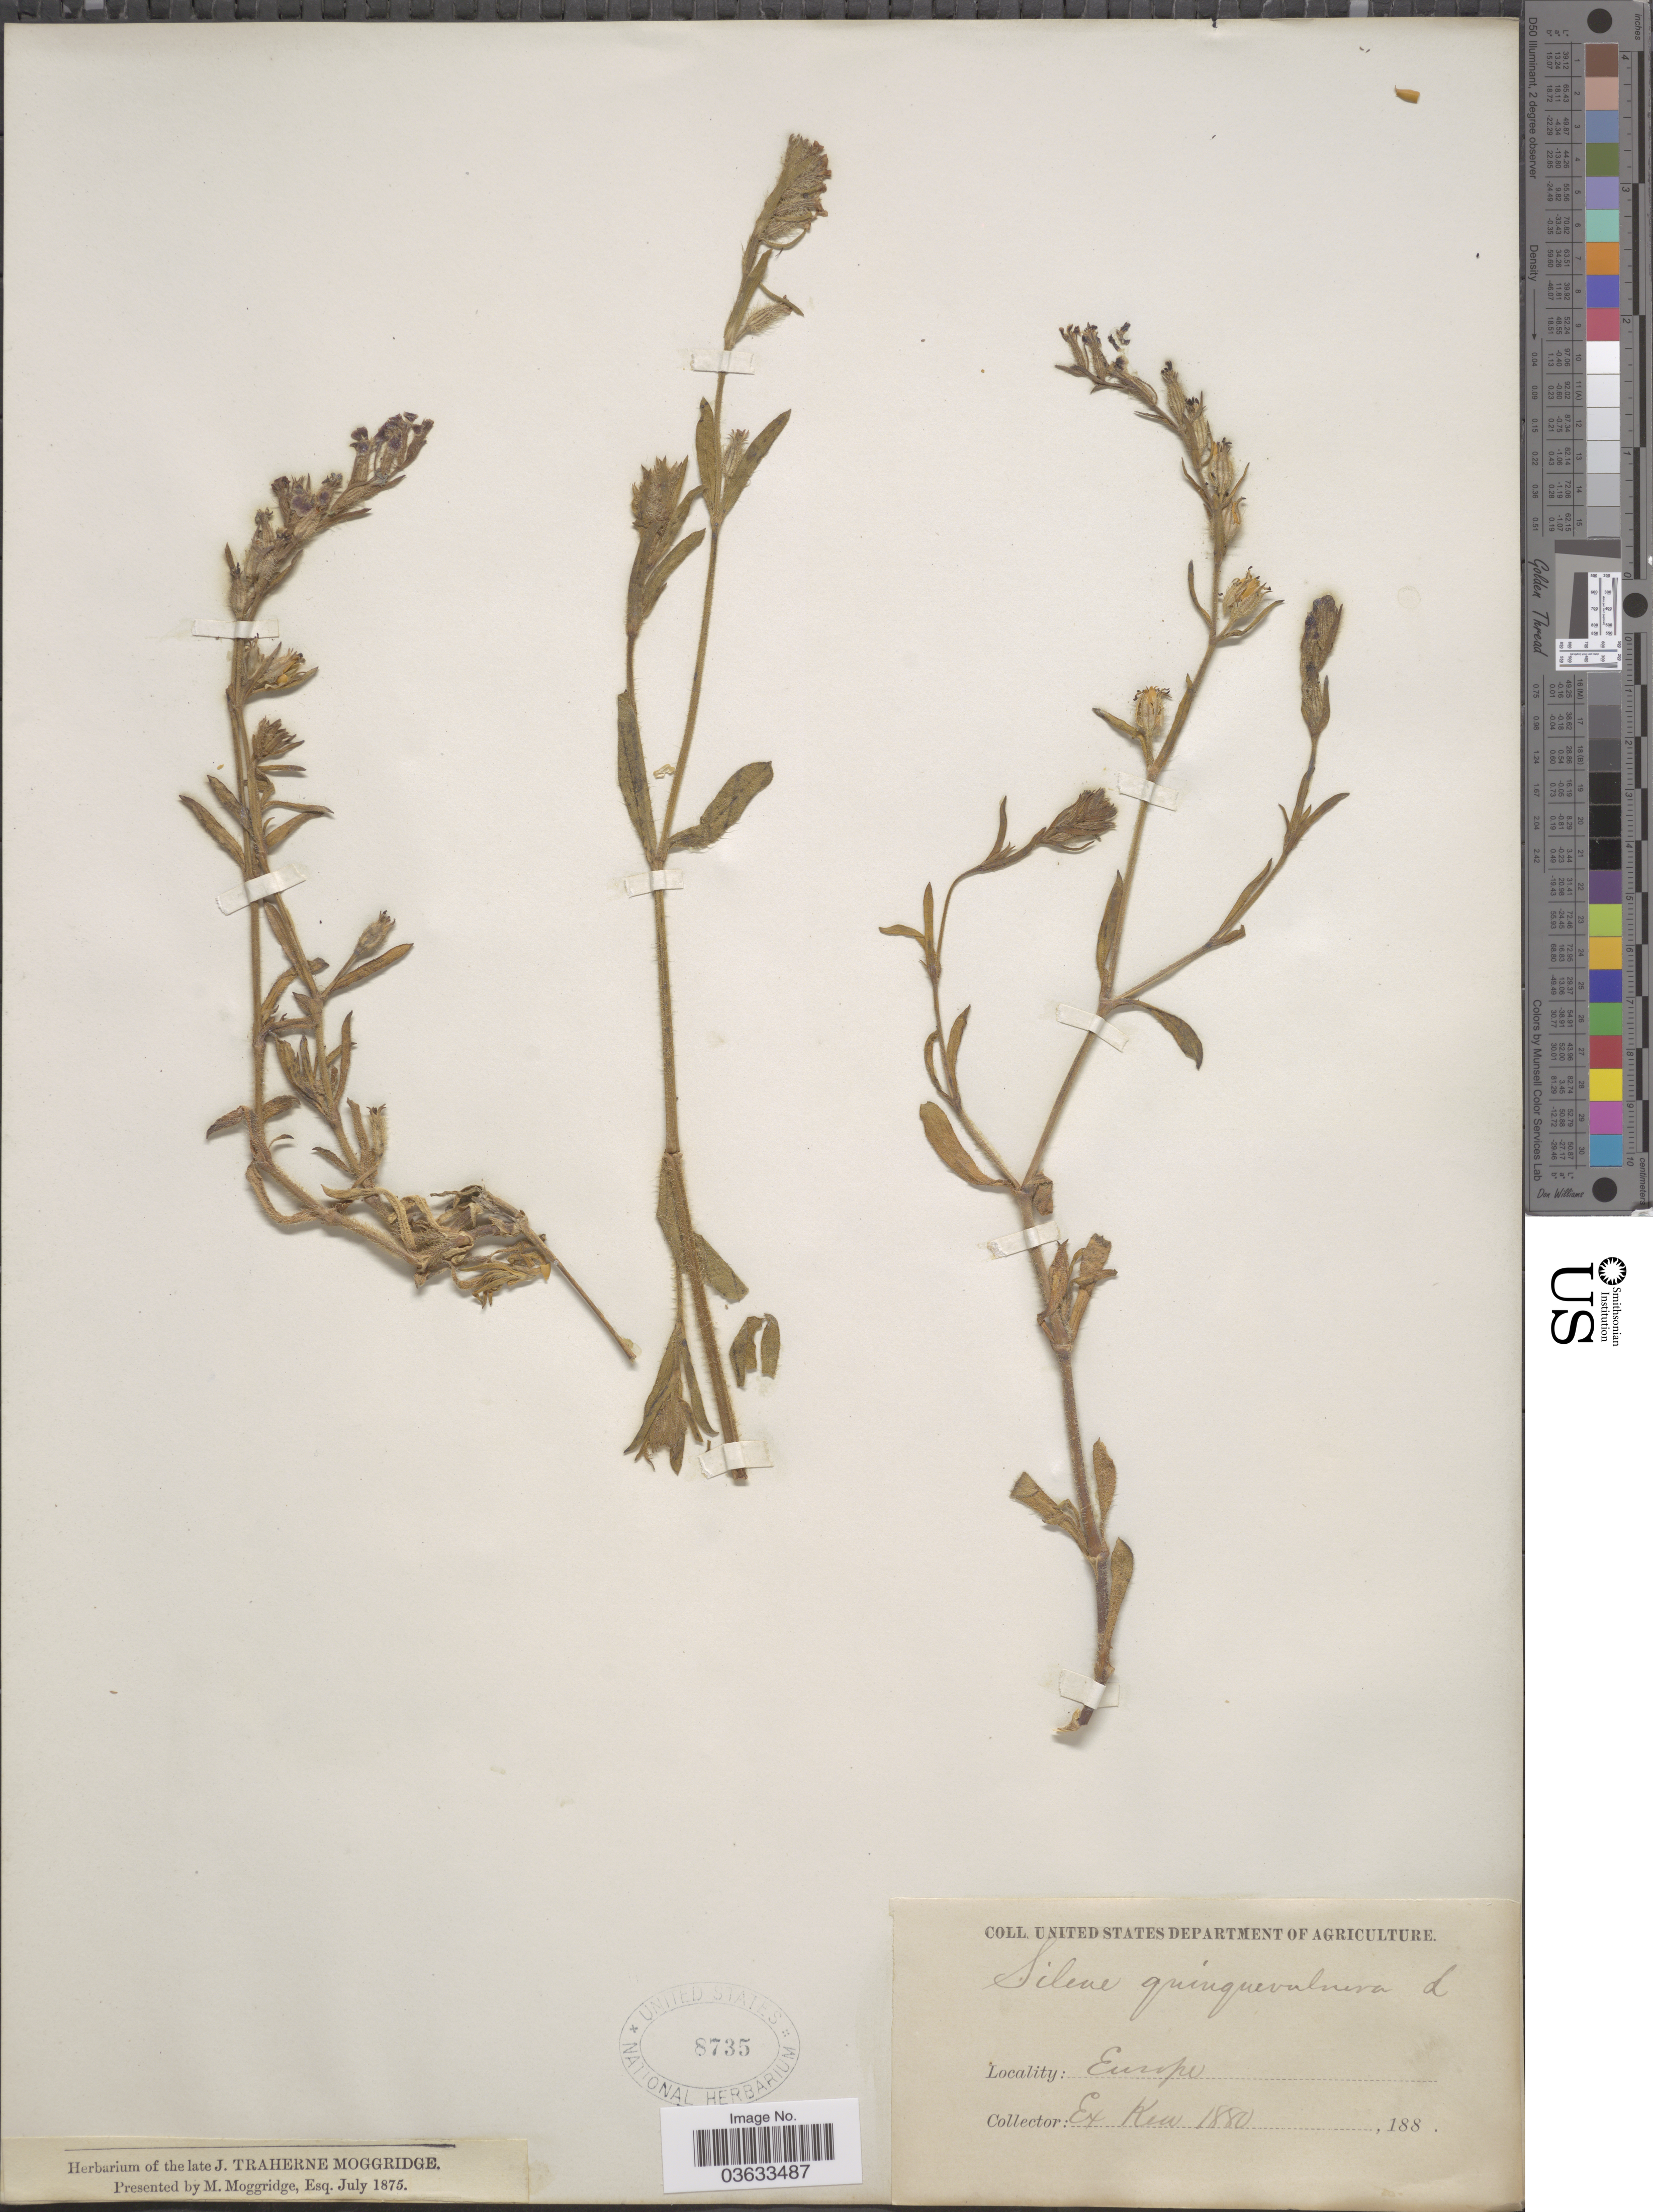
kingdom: Plantae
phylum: Tracheophyta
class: Magnoliopsida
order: Caryophyllales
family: Caryophyllaceae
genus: Silene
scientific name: Silene quinquevulnera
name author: L.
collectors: ex herb. J.T. Moggridge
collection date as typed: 188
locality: Europe.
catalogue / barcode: US 8735